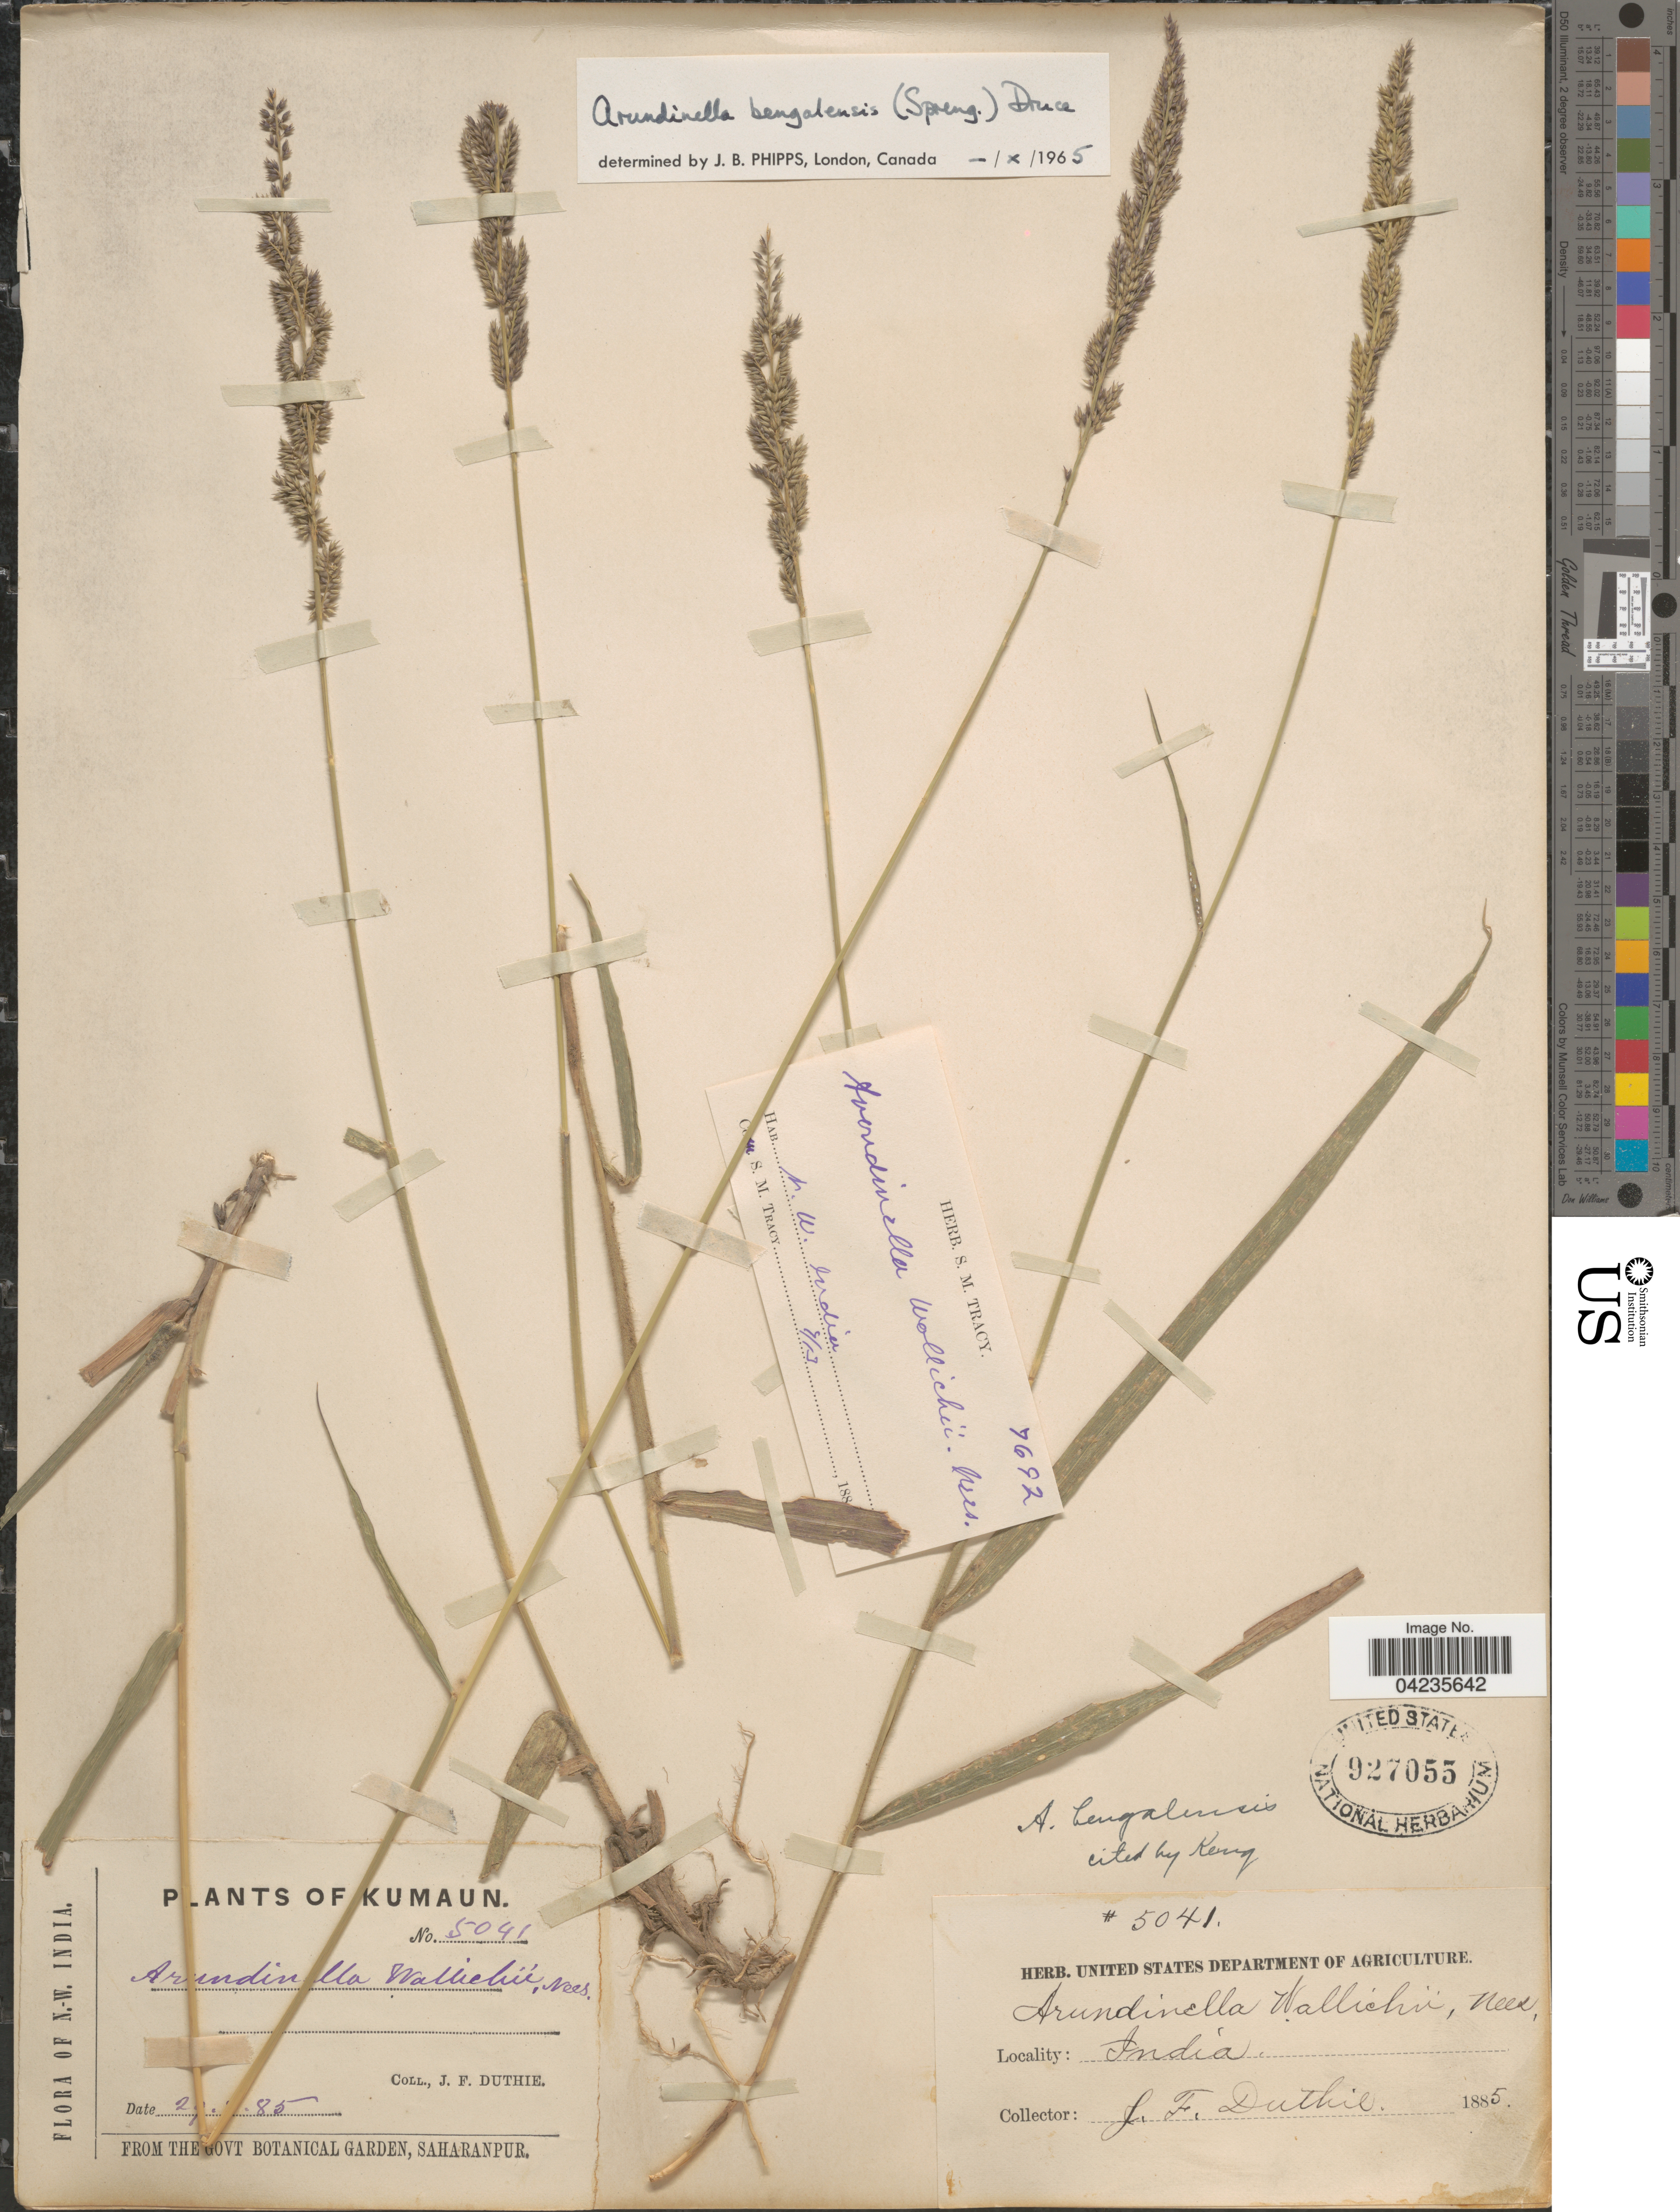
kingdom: Plantae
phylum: Tracheophyta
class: Liliopsida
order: Poales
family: Poaceae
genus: Arundinella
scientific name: Arundinella bengalensis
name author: (Spreng.) Druce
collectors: J. F. Duthie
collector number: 5041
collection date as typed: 29.!1885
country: India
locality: Kumaun.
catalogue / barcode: US 927055